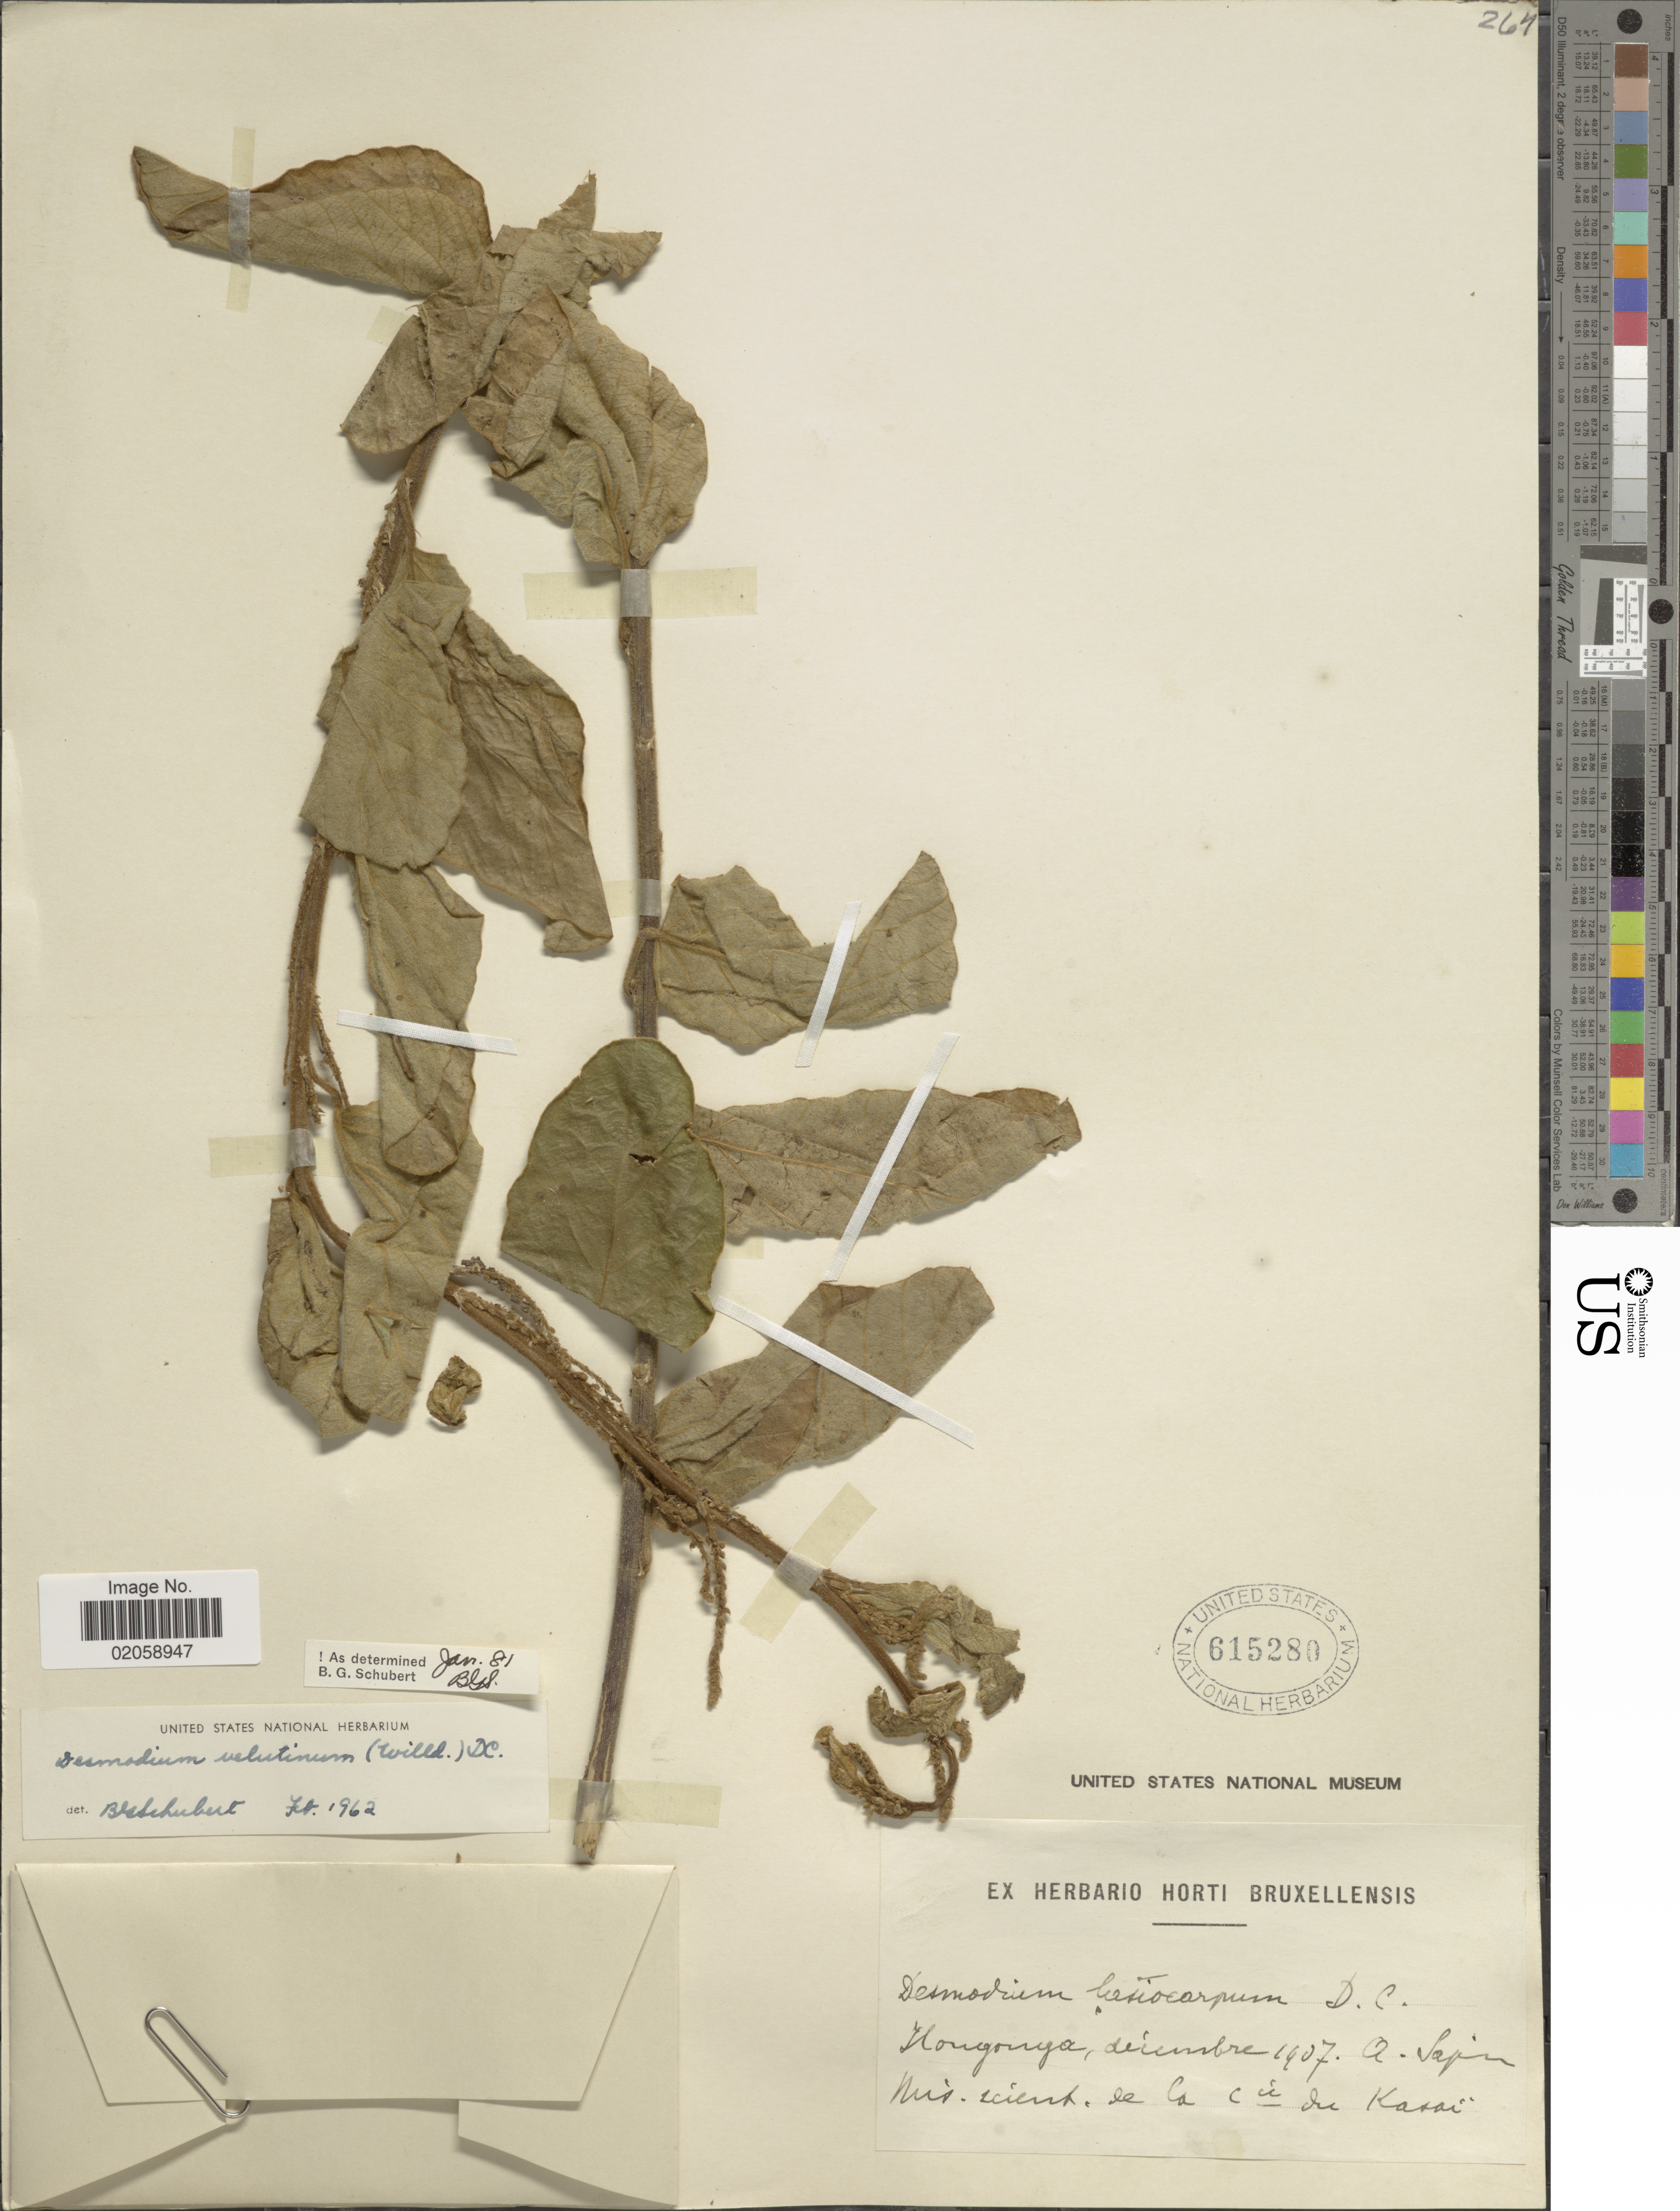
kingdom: Plantae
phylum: Tracheophyta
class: Magnoliopsida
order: Fabales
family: Fabaceae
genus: Polhillides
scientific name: Polhillides velutina subsp. velutina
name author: (Willd.) H. Ohashi & K. Ohashi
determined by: Strong, Mark T., (BOT), Smithsonian Institution - National Museum of Natural History (UNITED STATES)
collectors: A. Sapin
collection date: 1907-12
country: Hungary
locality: Hongarije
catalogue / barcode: US 615280